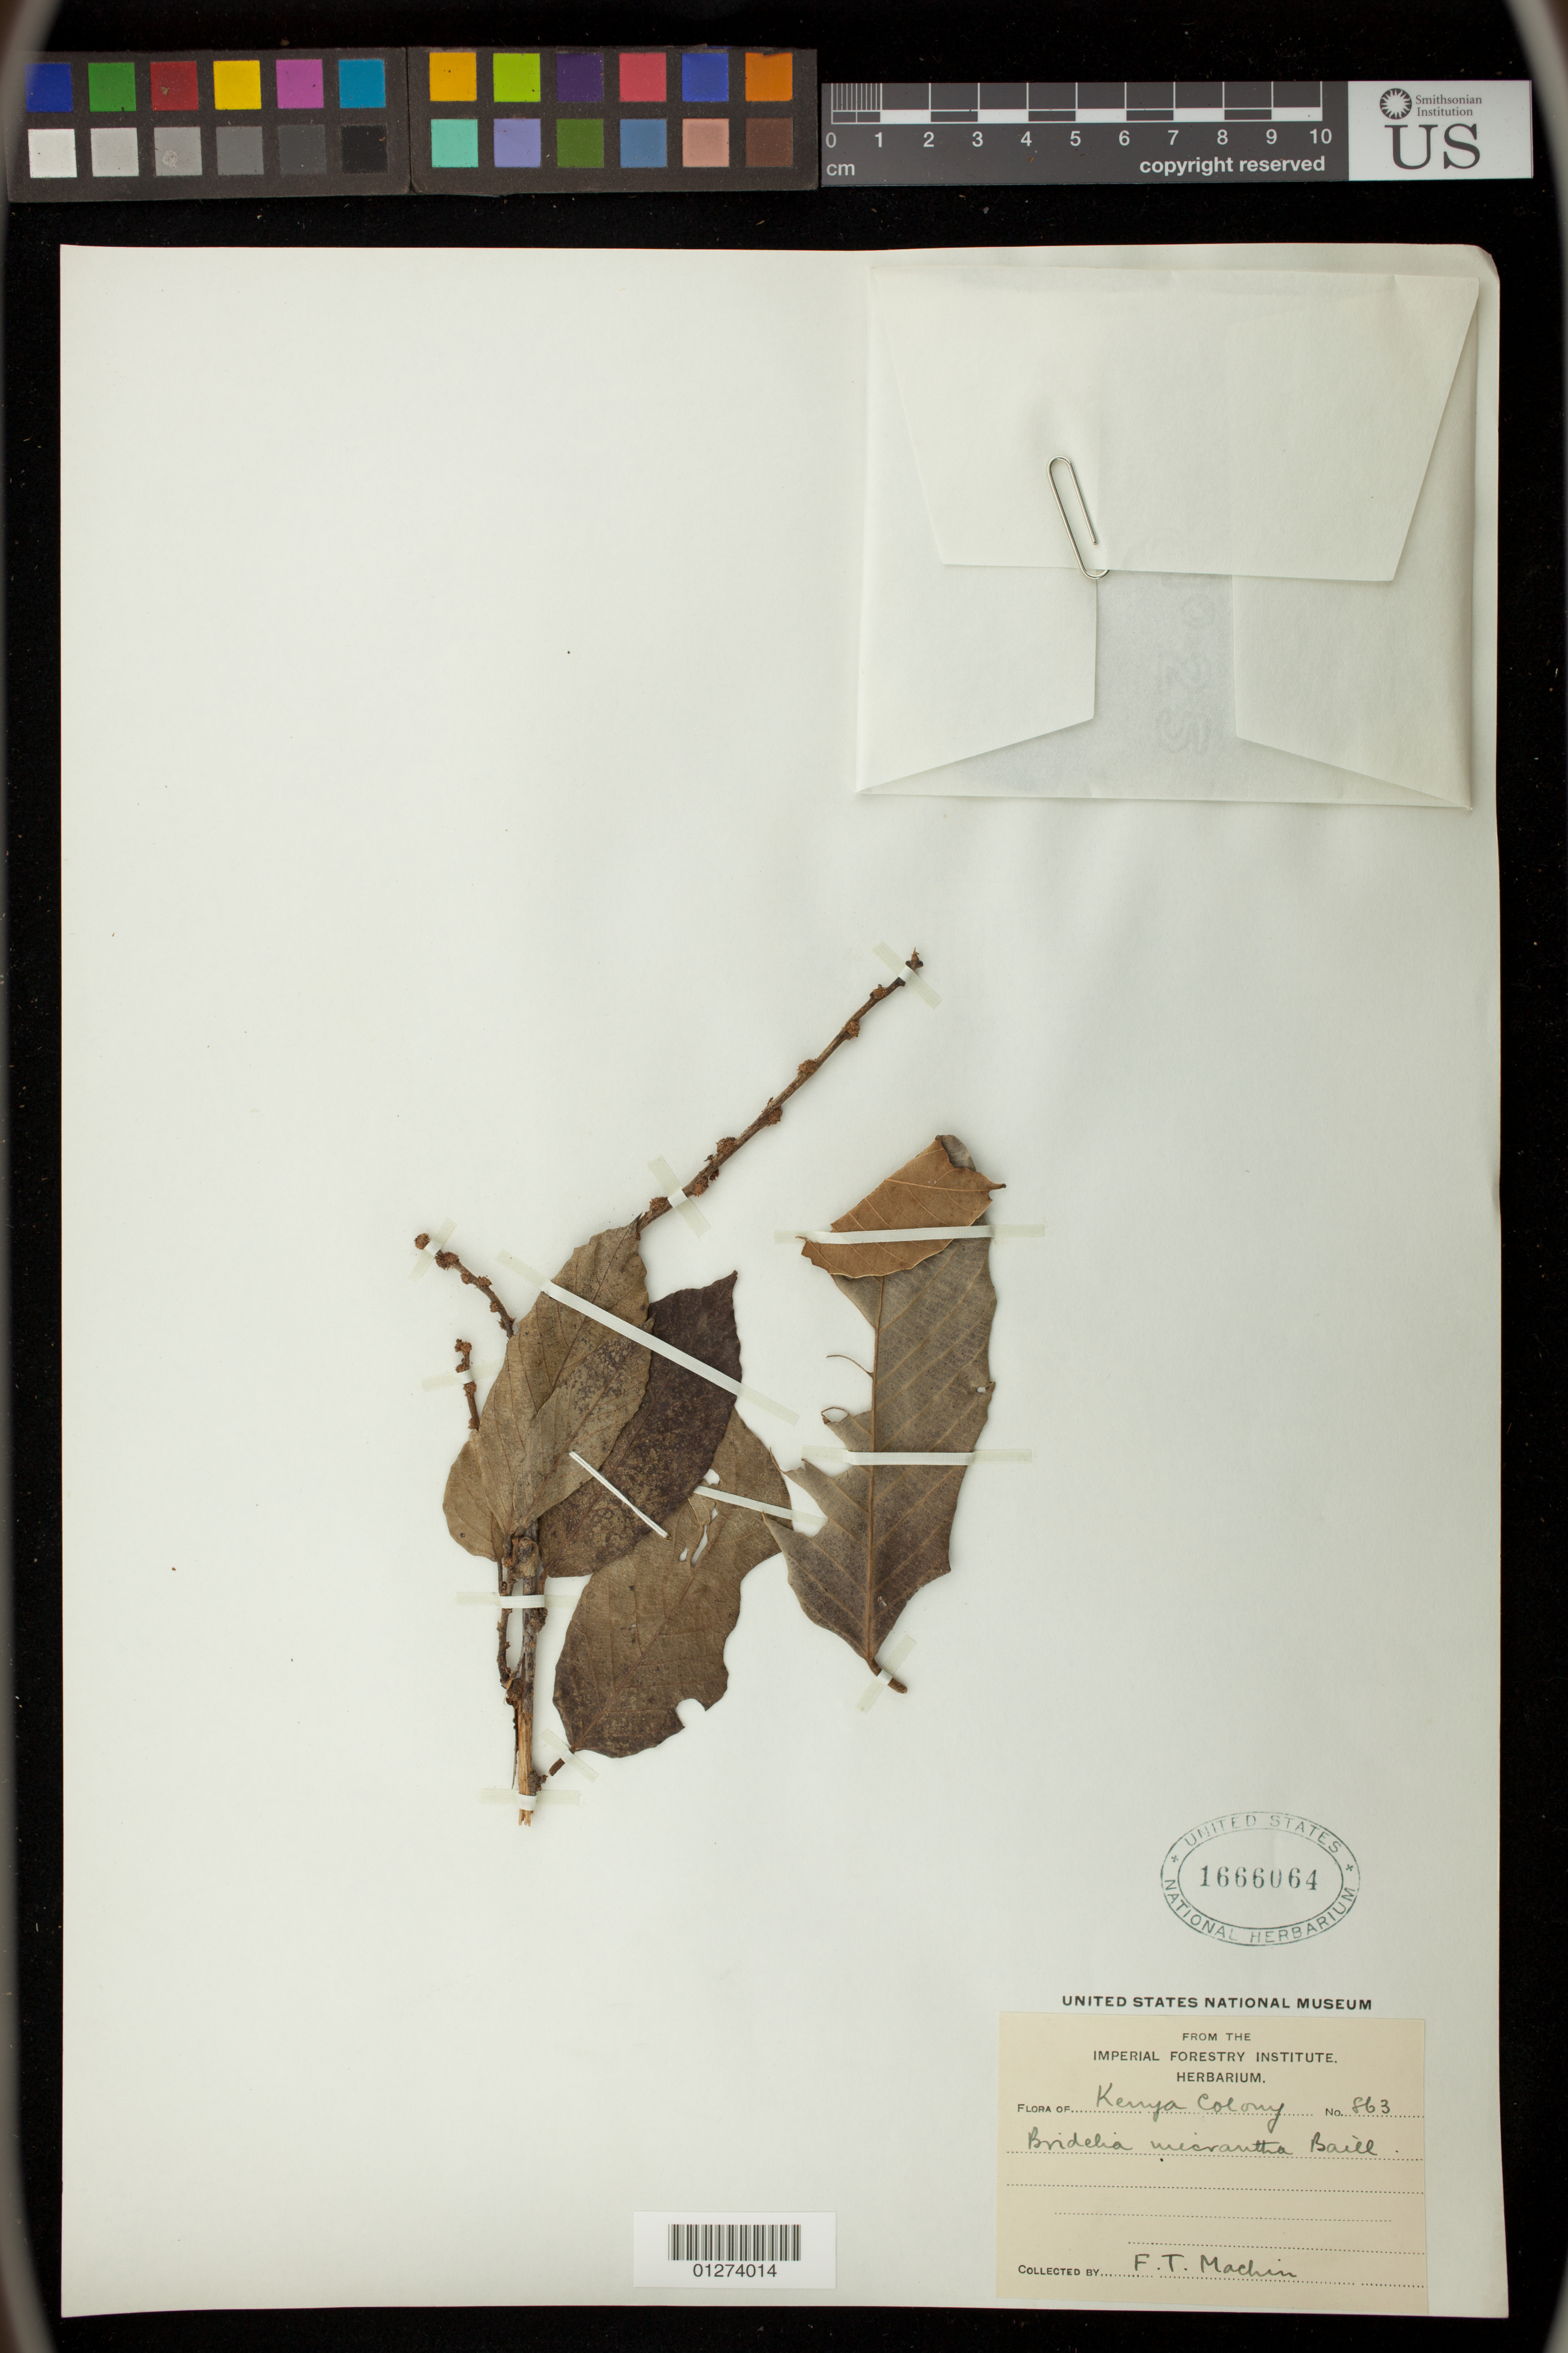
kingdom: Plantae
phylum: Tracheophyta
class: Magnoliopsida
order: Malpighiales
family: Phyllanthaceae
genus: Bridelia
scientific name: Bridelia micrantha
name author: (Hochst.) Baill.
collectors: F. Machain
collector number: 863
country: Kenya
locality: Kenya Colony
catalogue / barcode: US 1666064